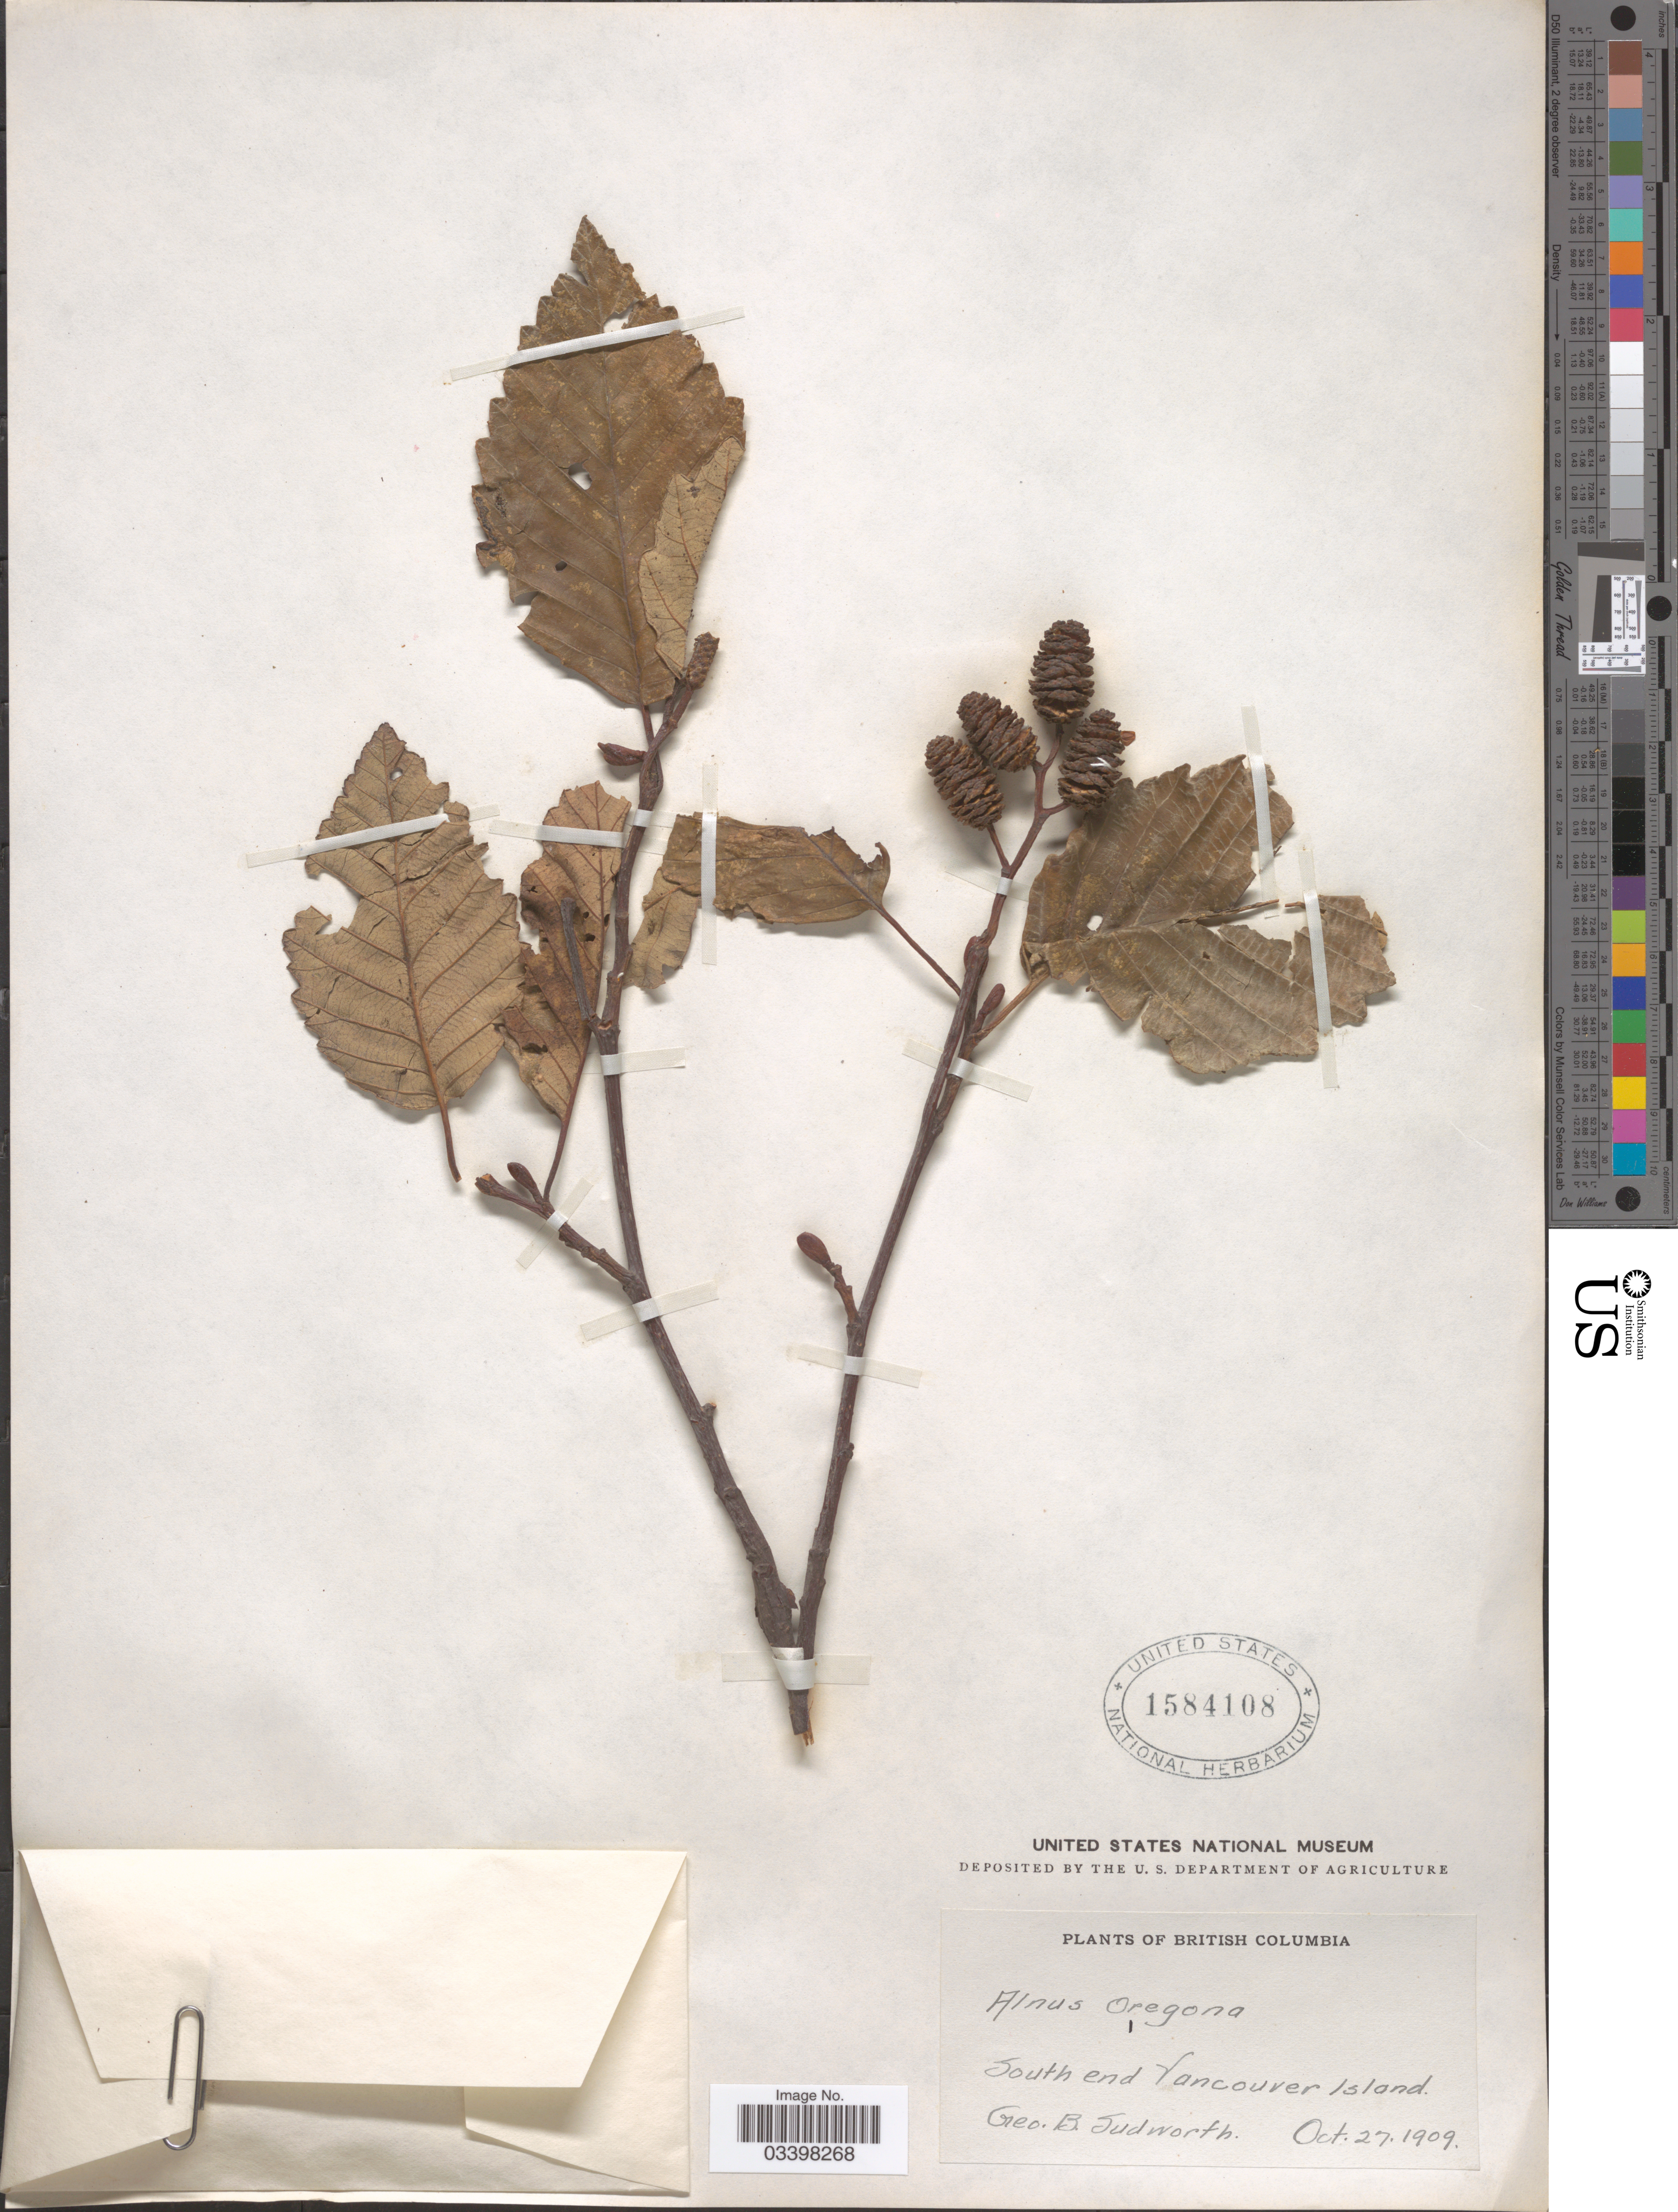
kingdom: Plantae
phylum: Tracheophyta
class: Magnoliopsida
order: Fagales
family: Betulaceae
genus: Alnus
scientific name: Alnus rubra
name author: Bong.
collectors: G. B. Sudworth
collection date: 1909-10-27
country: Canada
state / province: British Columbia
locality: South end of Vancouver Island.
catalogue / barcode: US 1584108